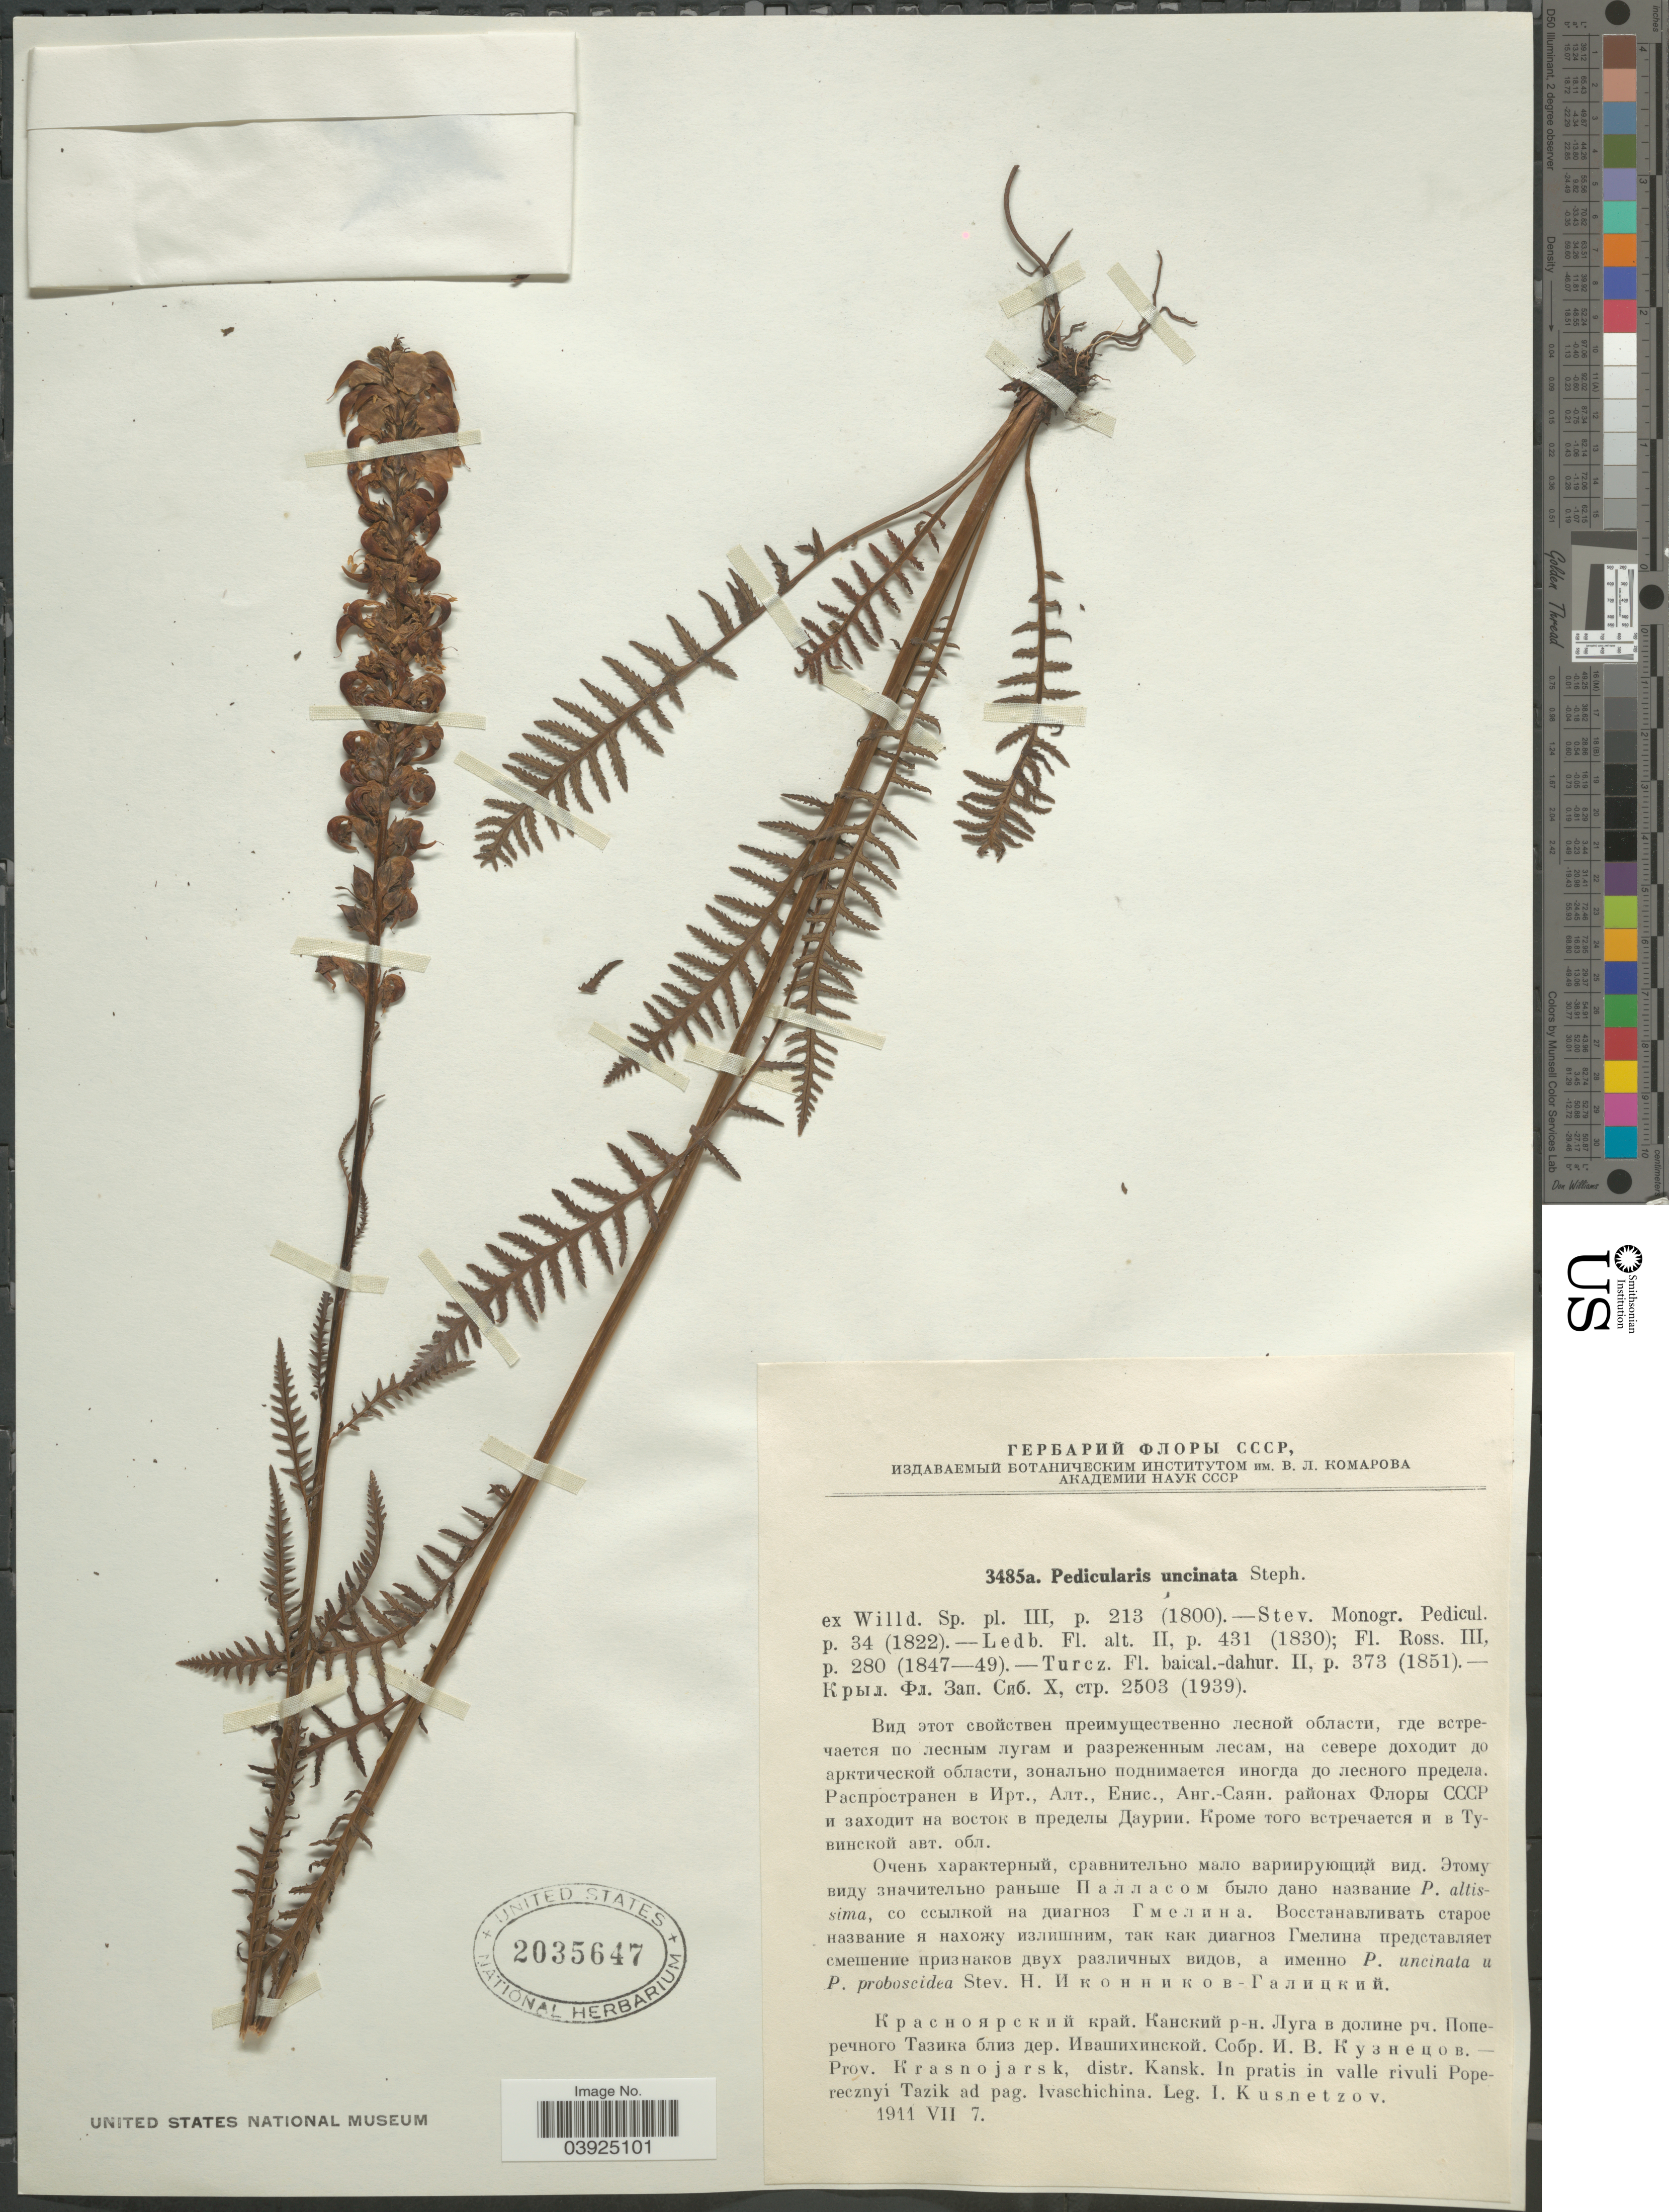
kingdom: Plantae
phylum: Tracheophyta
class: Magnoliopsida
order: Lamiales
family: Orobanchaceae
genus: Pedicularis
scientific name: Pedicularis uncinata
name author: Steph.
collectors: I. Kusnetzov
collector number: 3485a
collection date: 1911-07-07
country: Russian Federation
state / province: Krasnoyarsk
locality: Prov. Krasnojarsk, distr. Kansk. In pratis in valle rivuli Poperecznyi Tazik ad pag. Ivaschichina.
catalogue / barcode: US 2035647